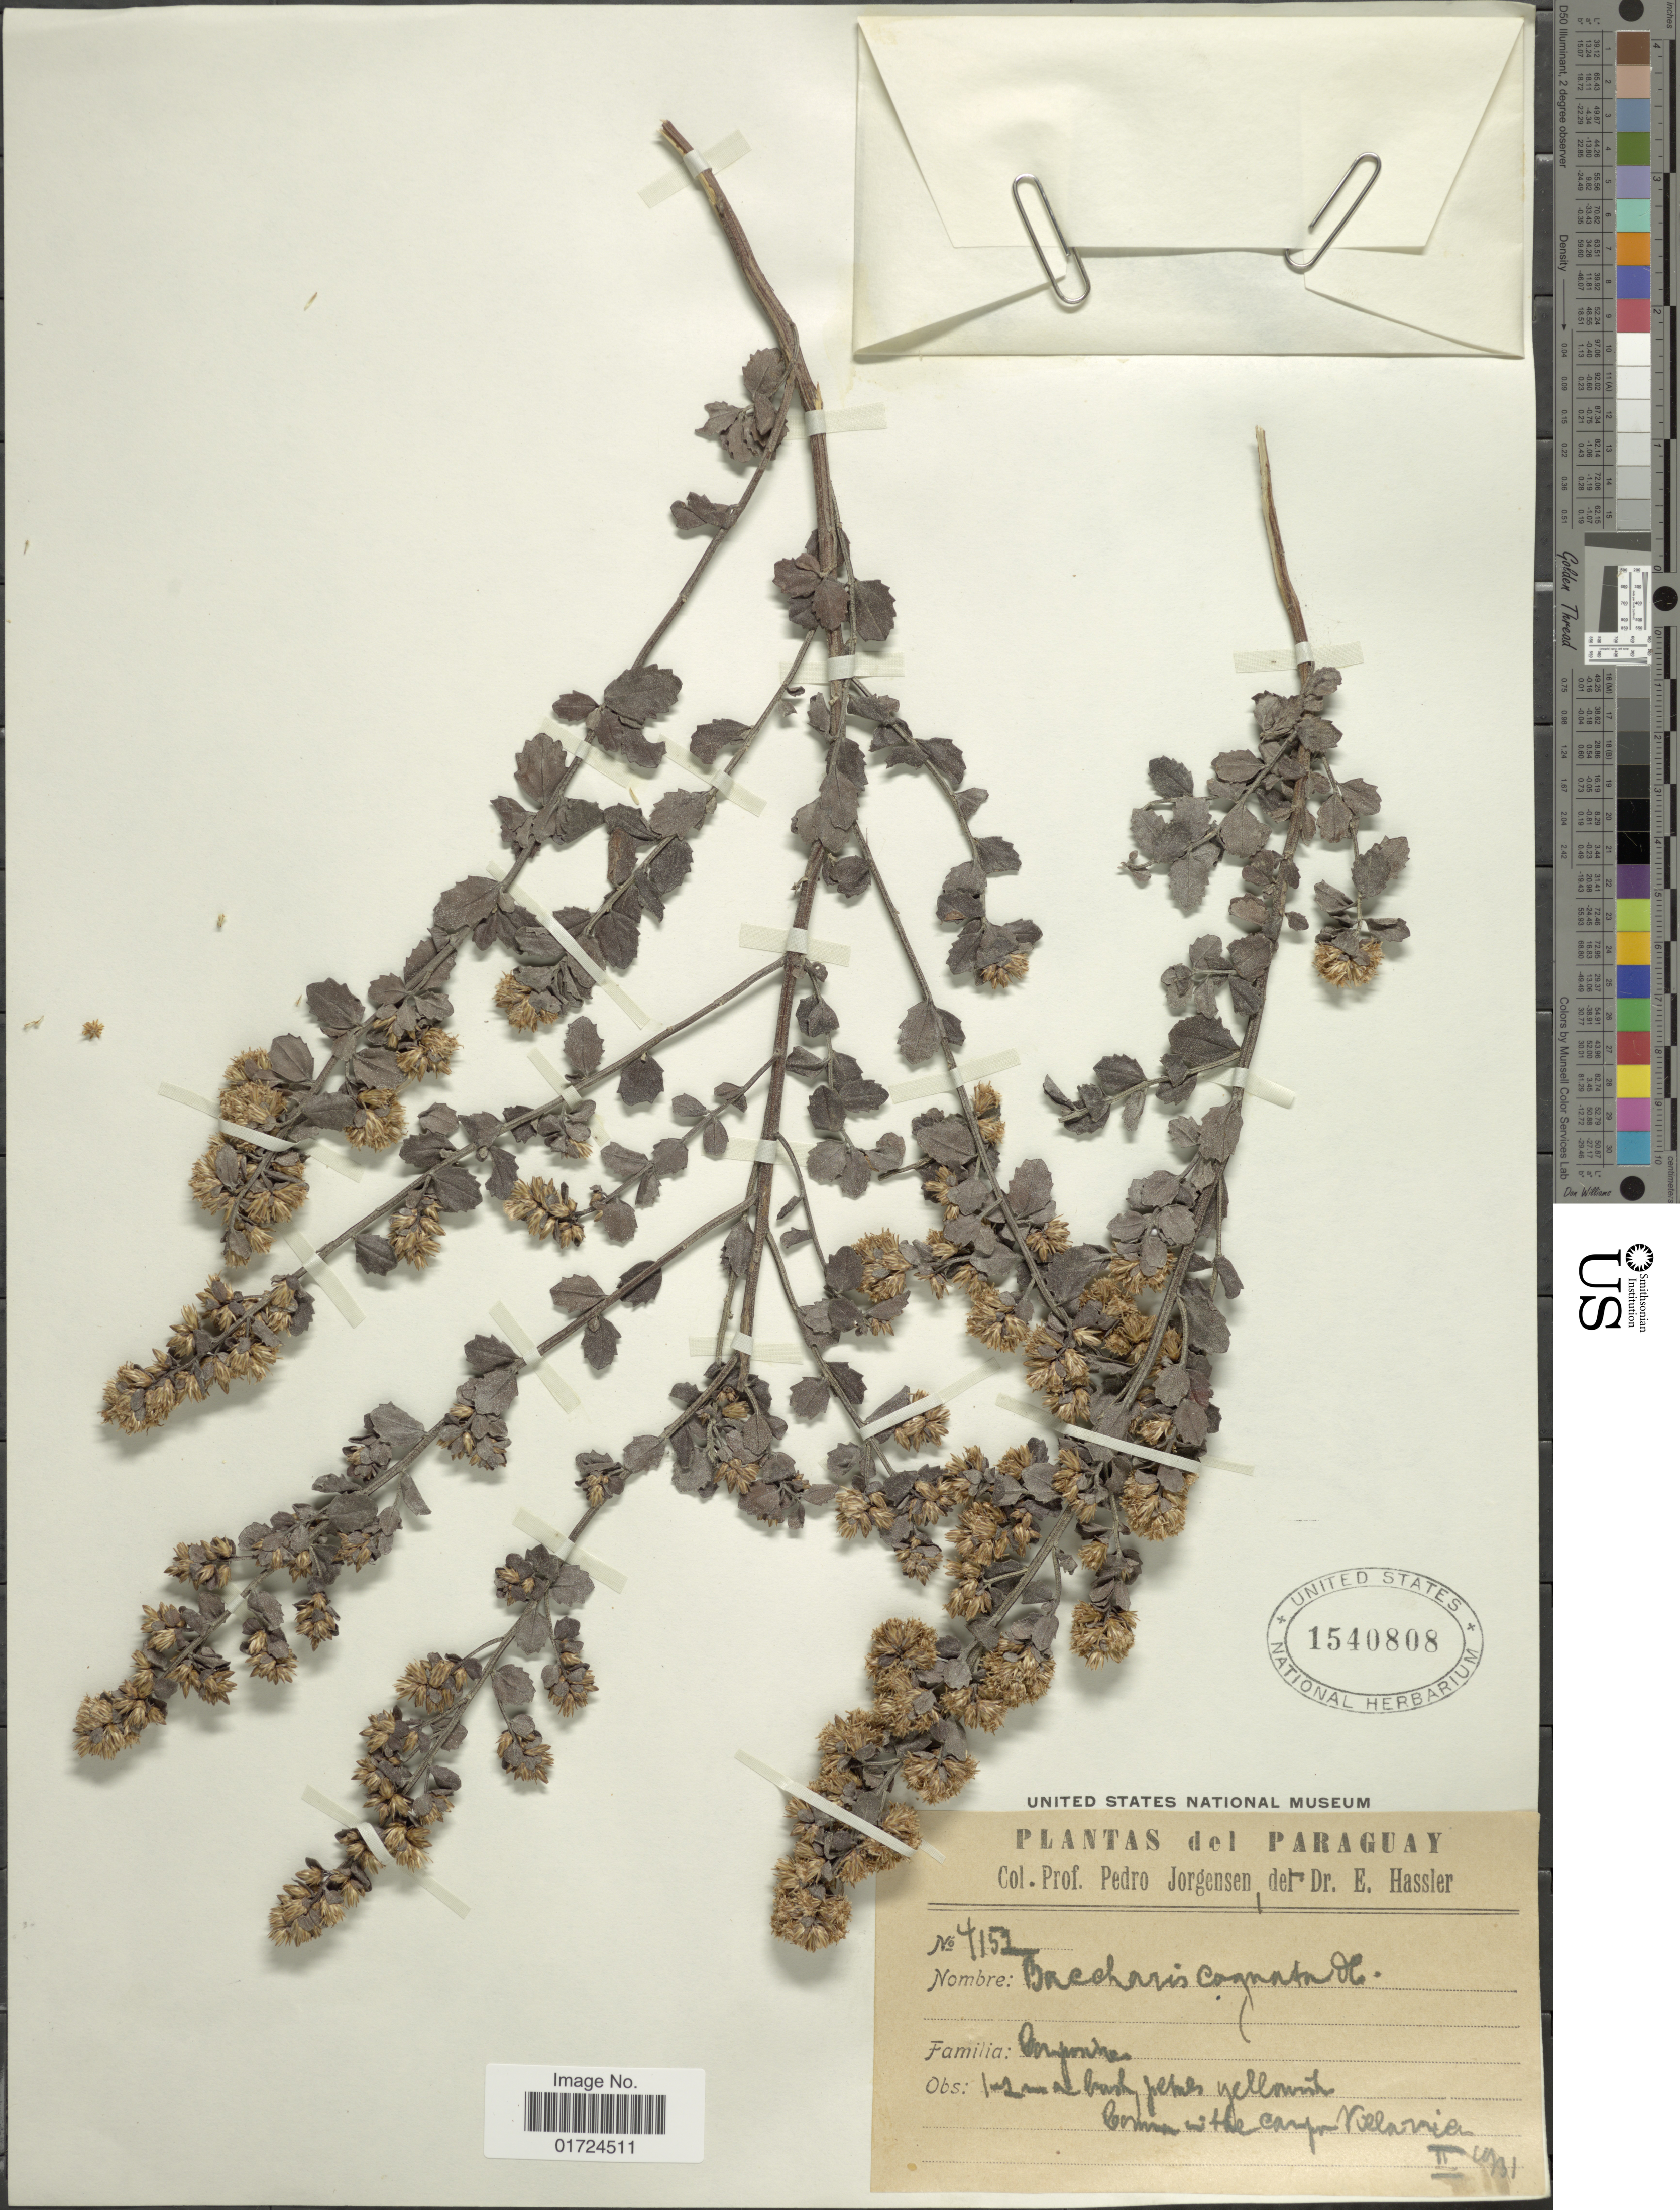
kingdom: Plantae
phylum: Tracheophyta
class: Magnoliopsida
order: Asterales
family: Asteraceae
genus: Baccharis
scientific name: Baccharis cognata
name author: DC.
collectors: P. Jörgensen & E. Hassler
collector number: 4151*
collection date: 1931-02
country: Paraguay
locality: Common in the campos Villavia.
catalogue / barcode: US 1540808